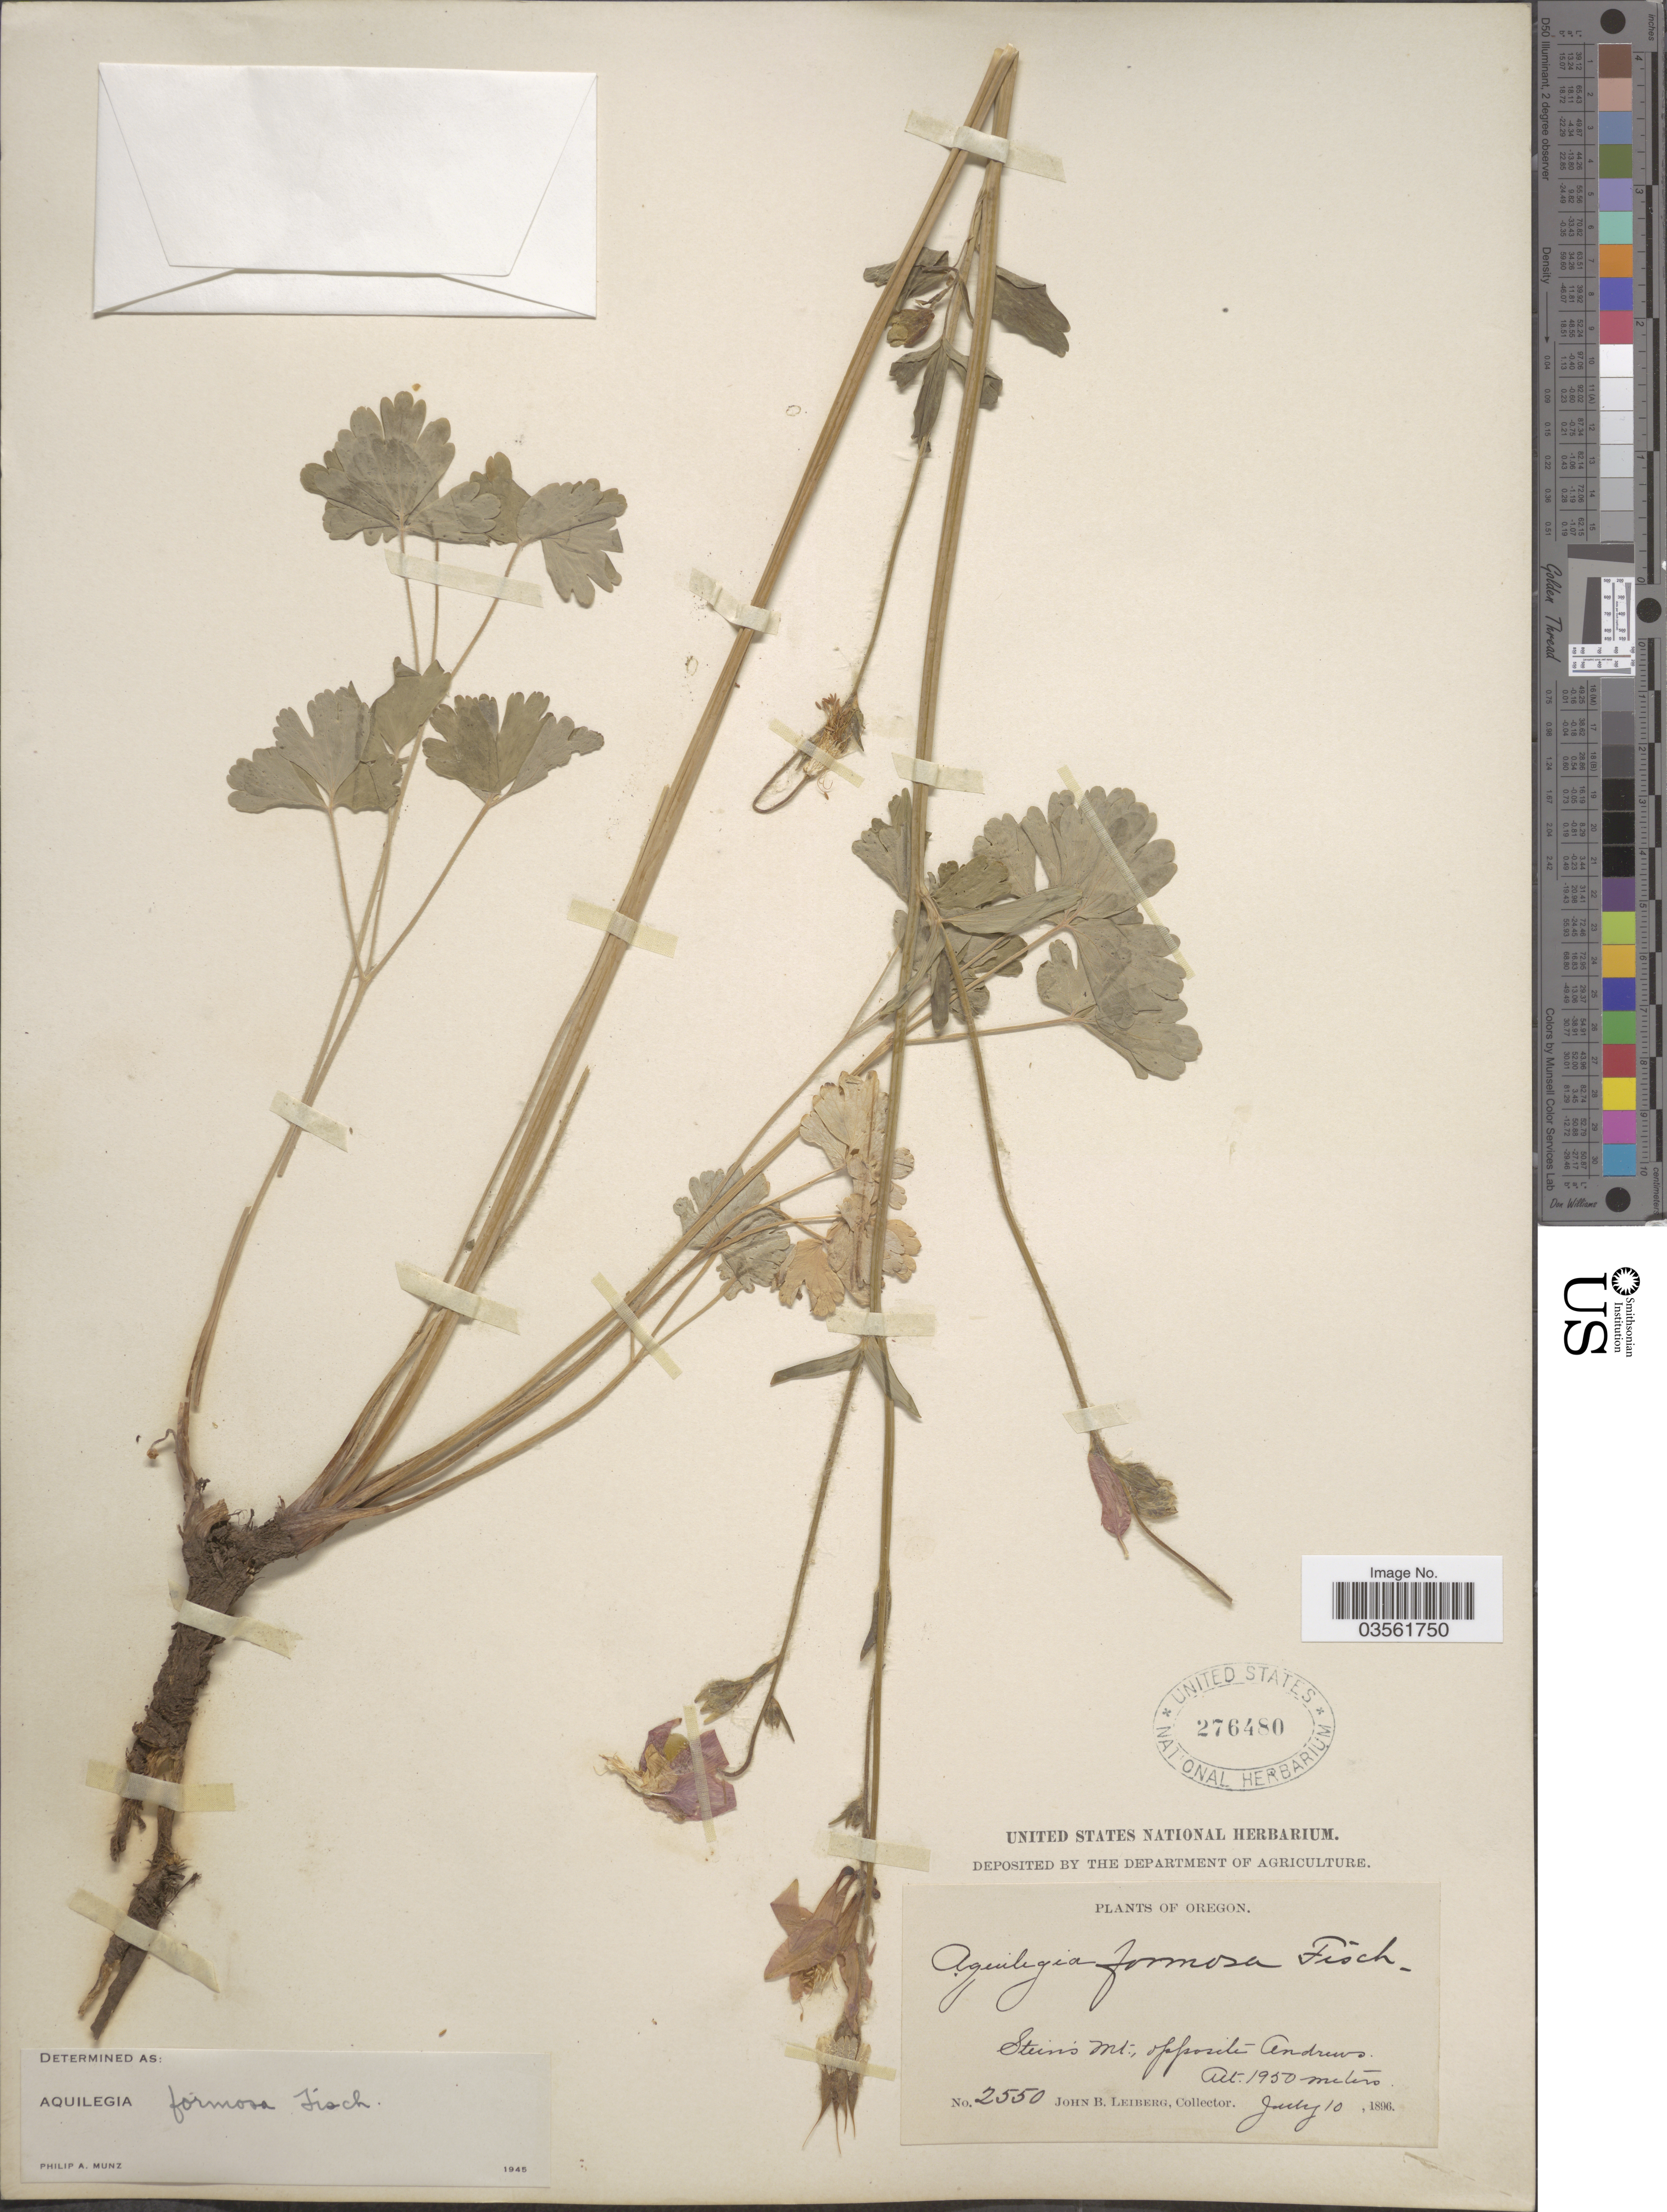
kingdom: Plantae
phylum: Tracheophyta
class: Magnoliopsida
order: Ranunculales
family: Ranunculaceae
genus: Aquilegia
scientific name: Aquilegia formosa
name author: Fisch. ex DC.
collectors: J. B. Leiberg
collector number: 2550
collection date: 1896-07-10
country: United States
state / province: Oregon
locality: Stein's Mt., opposite Andrews.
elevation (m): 1950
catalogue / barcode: US 276480